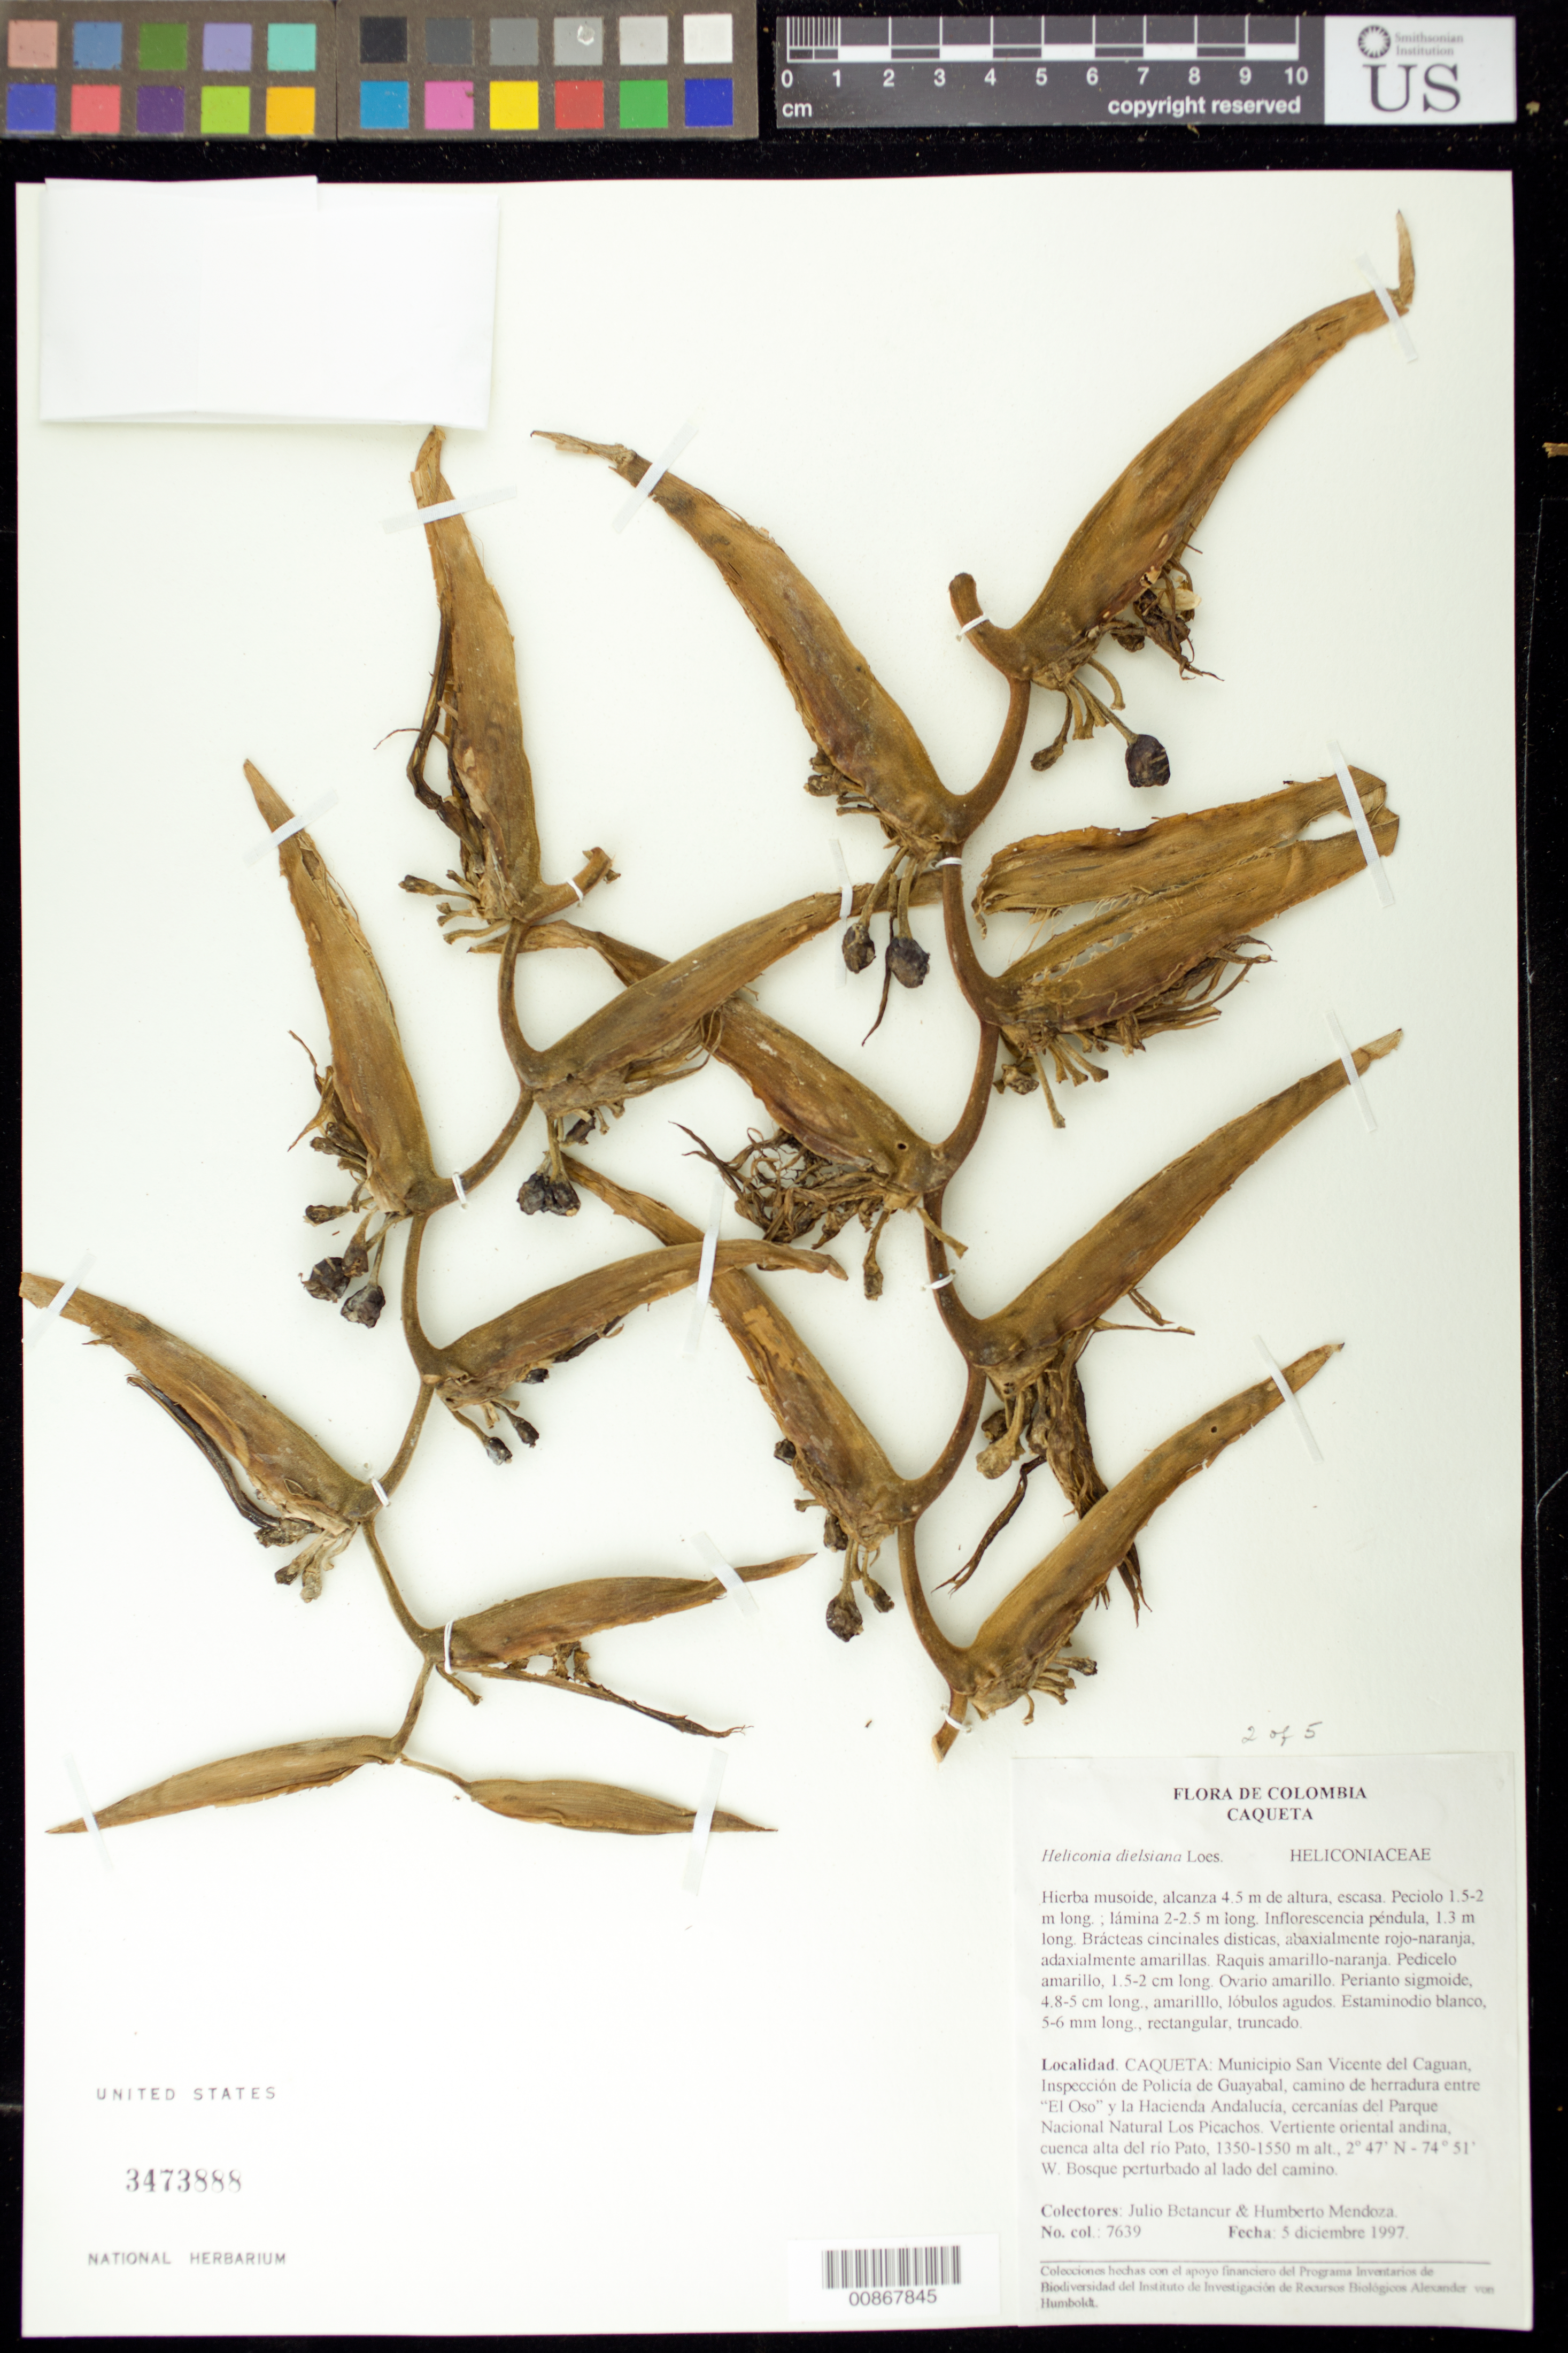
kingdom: Plantae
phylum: Tracheophyta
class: Liliopsida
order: Zingiberales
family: Heliconiaceae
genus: Heliconia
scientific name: Heliconia densiflora 'Fireflash'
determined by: Kress, W. J., (US), Smithsonian Institution - National Museum of Natural History (UNITED STATES)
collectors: J. C. Betancur & H. Mendoza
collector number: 7639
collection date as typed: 05 Dec 1997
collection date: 1997-12-05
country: Colombia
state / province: Caquetá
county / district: San Vicente del Caguan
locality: Inspeccion de Policia de Guayabal, camino de herradura entre "El Oso" y la Hacienda Andalusia, cercanias del Pargue Nacional Natural Los Picachos. Vertiento oriental andina,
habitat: Bosque perturbado lado del camino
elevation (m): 1350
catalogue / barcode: US 3473888